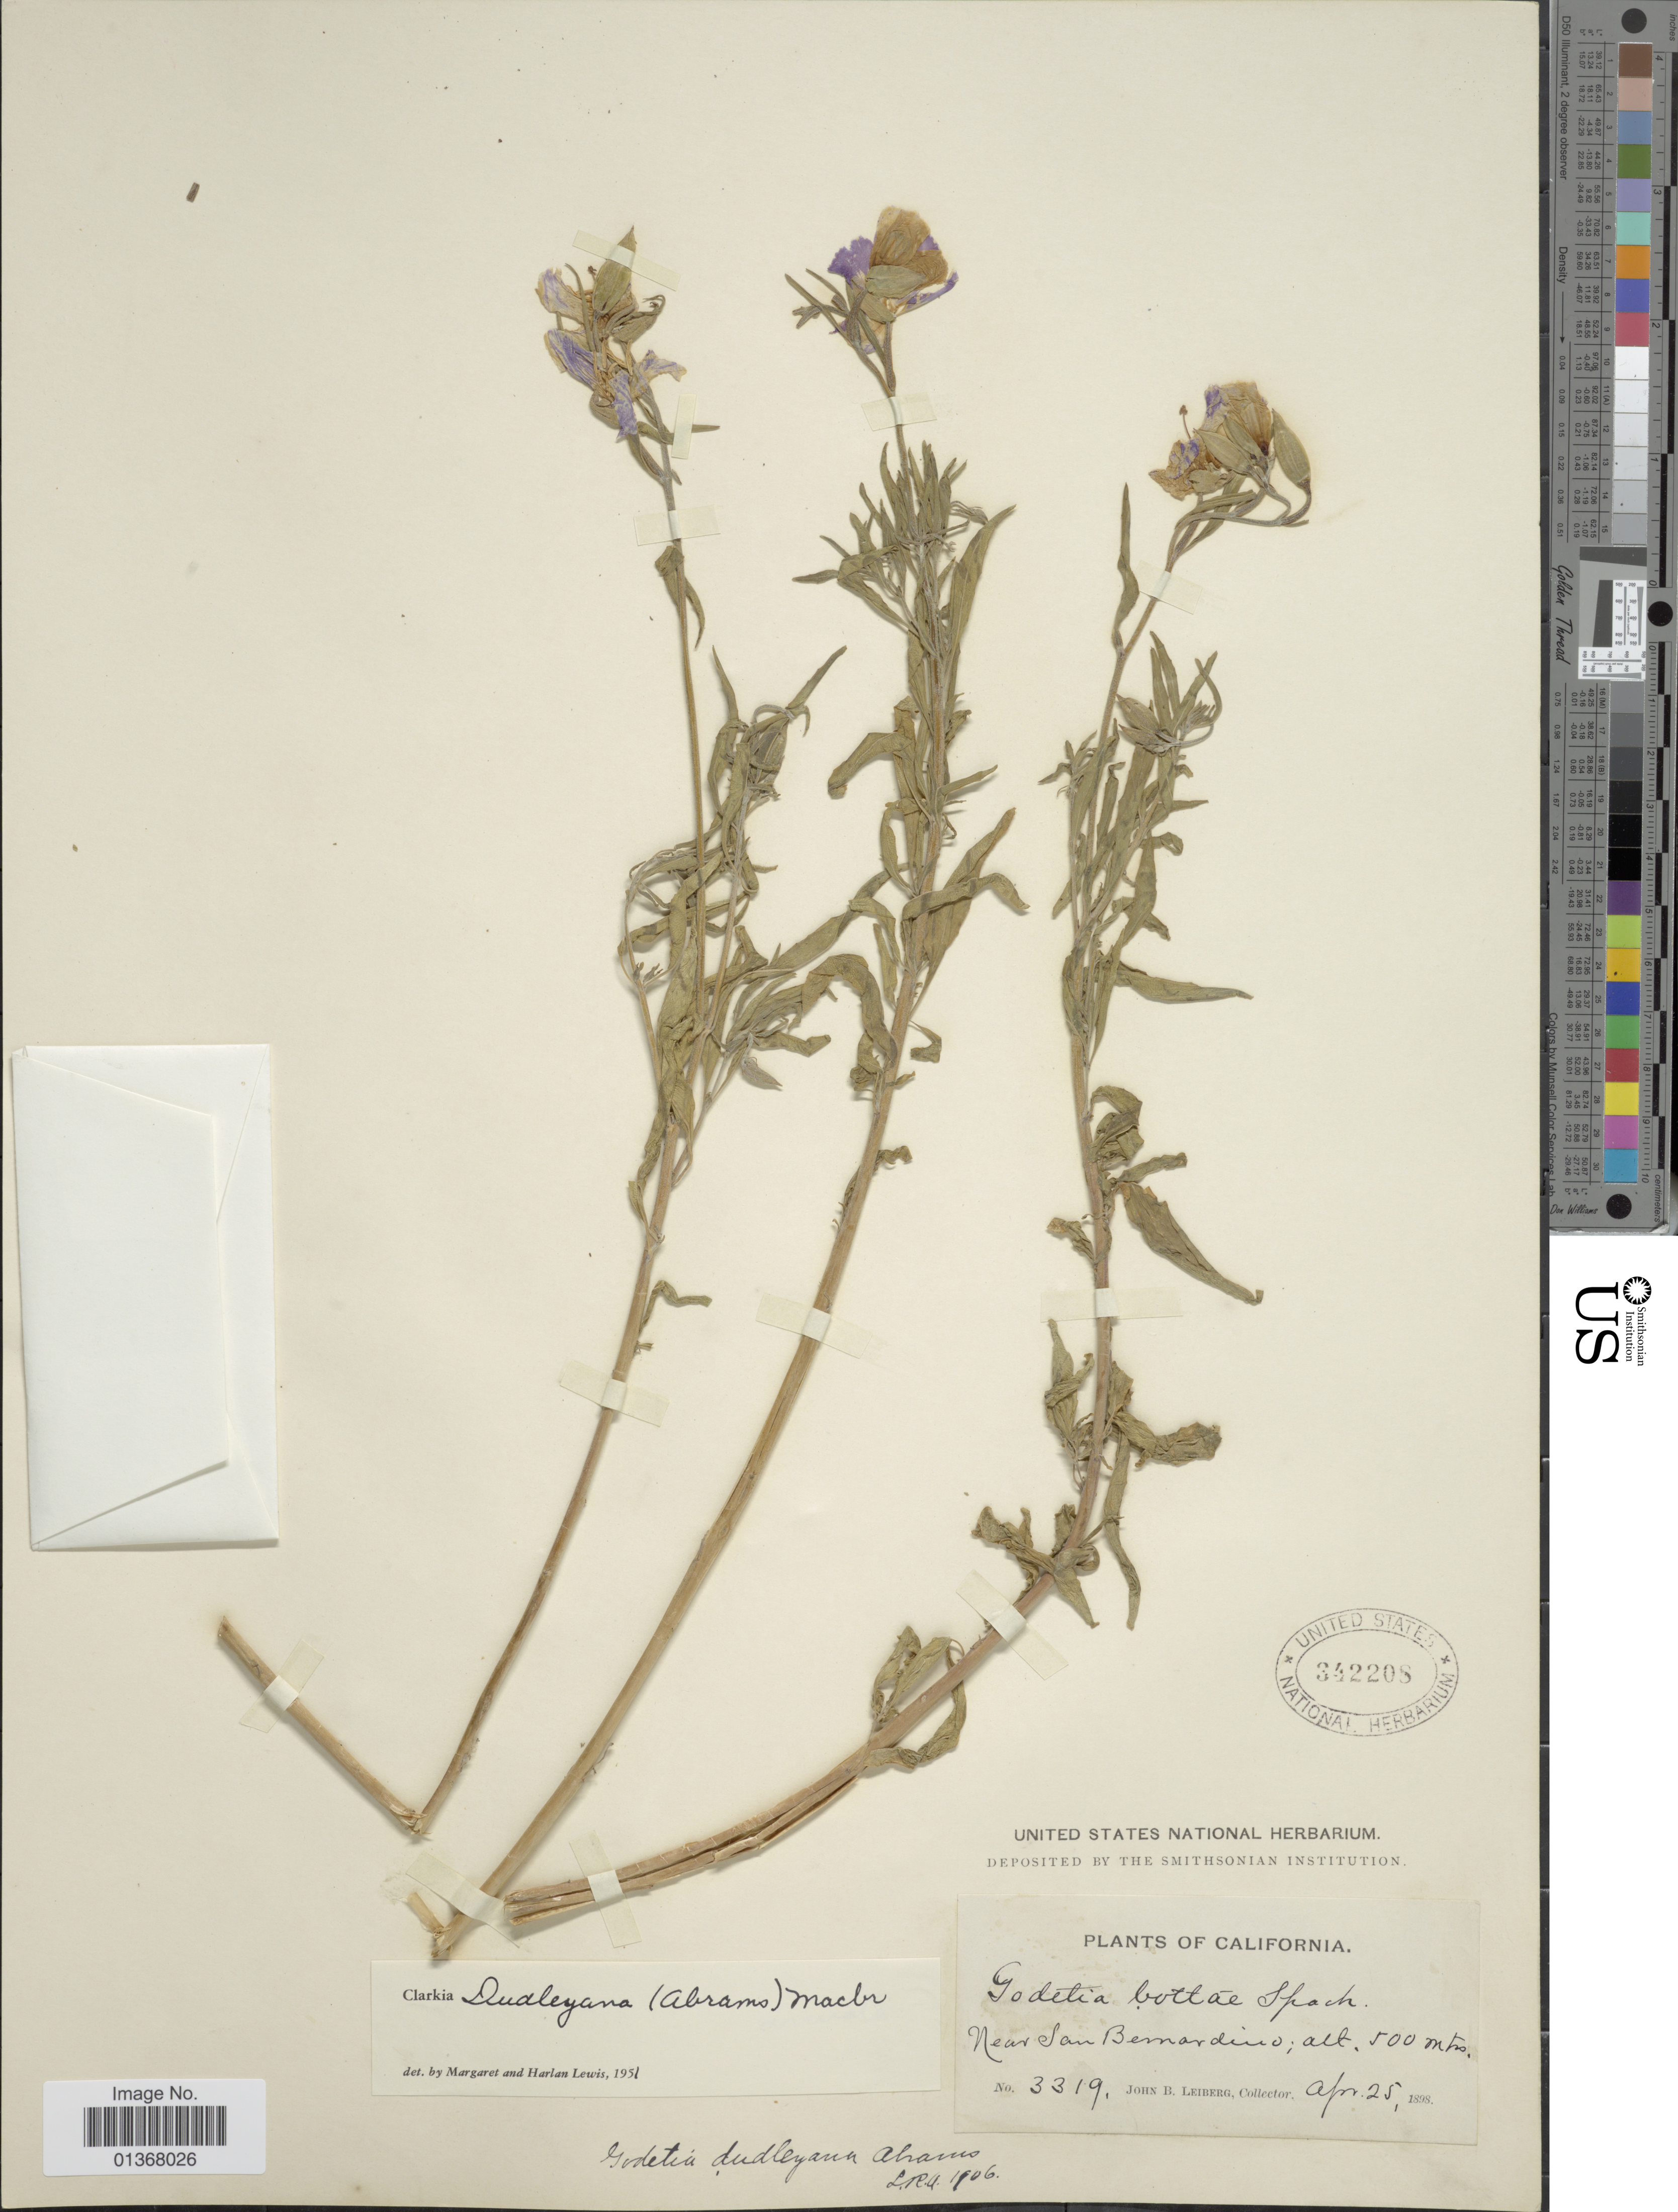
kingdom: Plantae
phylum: Tracheophyta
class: Magnoliopsida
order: Myrtales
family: Onagraceae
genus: Clarkia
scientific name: Clarkia dudleyana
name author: (Abrams) J.F. Macbr.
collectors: J. B. Leiberg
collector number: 3319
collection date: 1898-04-25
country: United States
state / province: California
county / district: San Bernardino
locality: Near San Bernardino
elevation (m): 500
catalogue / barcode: US 342208